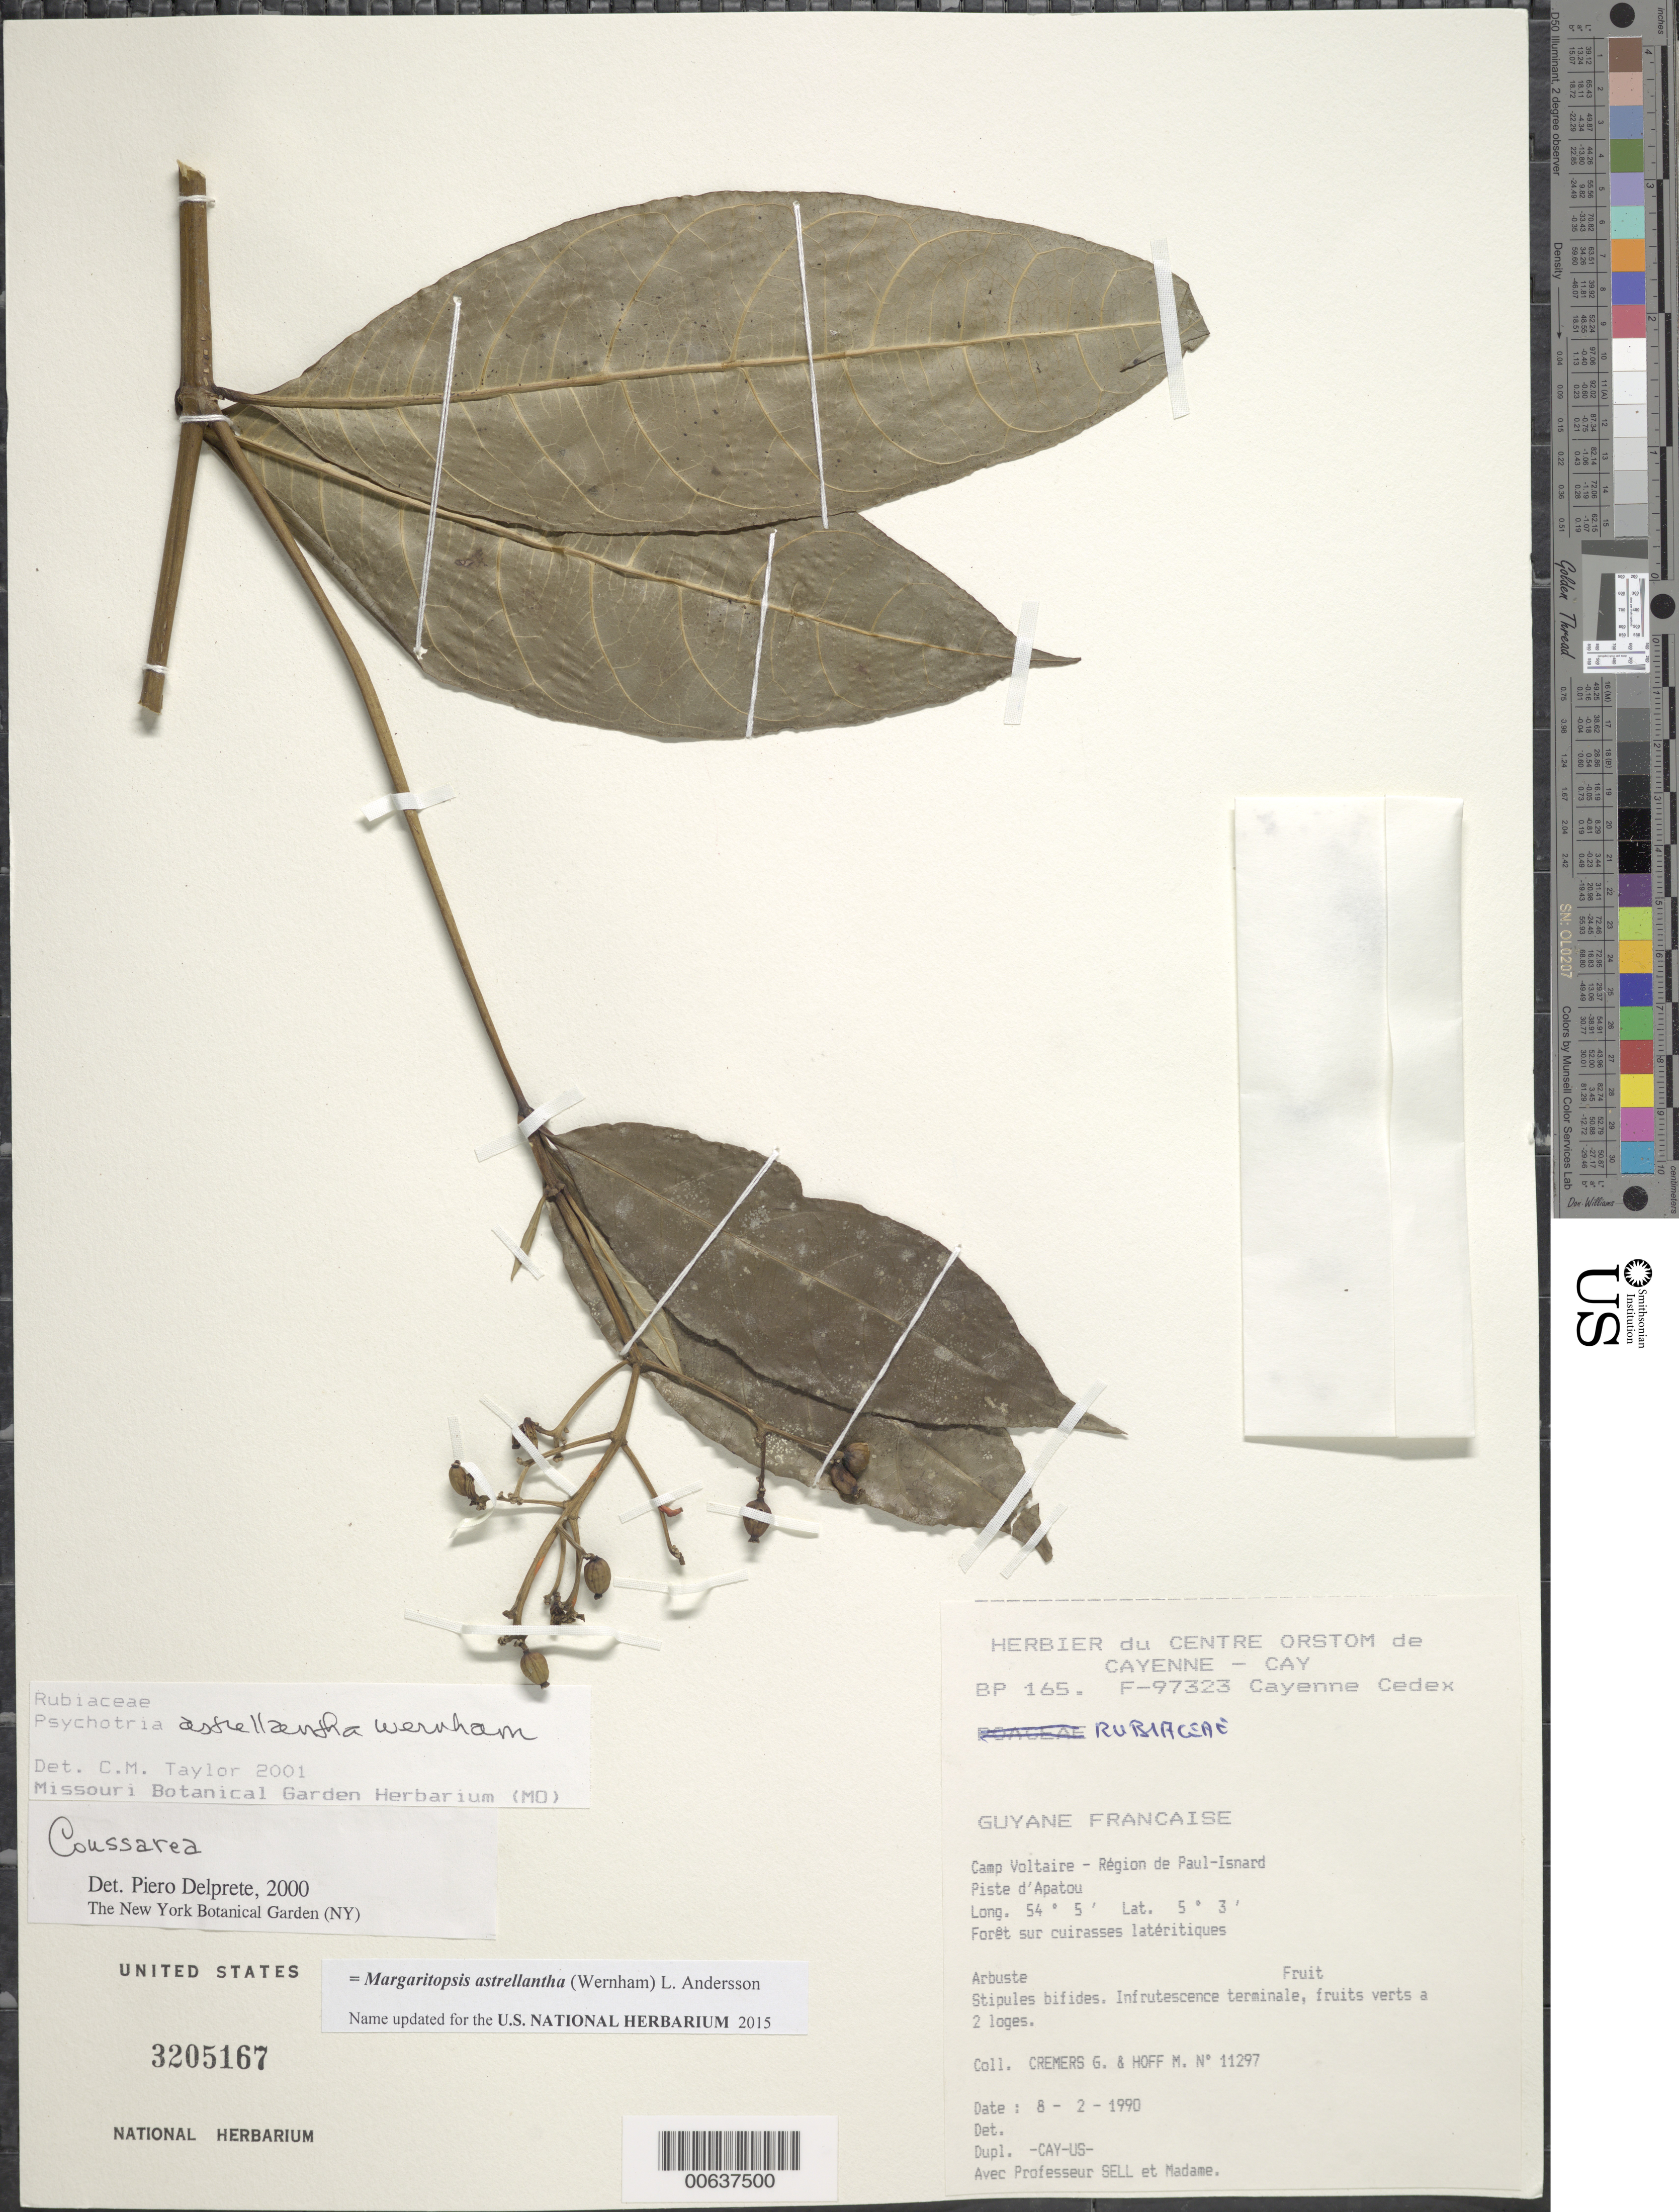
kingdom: Plantae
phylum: Tracheophyta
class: Magnoliopsida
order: Gentianales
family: Rubiaceae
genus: Psychotria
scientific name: Psychotria astrellantha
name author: Wernham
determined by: Taylor, Charlotte M.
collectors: G. Cremers & M. Hoff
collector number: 11297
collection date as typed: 8-Feb-90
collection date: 1990-02-08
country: French Guiana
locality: Camp Voltaire, région de Paul-Isnard, Piste d'Apatou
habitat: Forêt sur cuirasses latéritique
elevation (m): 40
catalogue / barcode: US 3205167